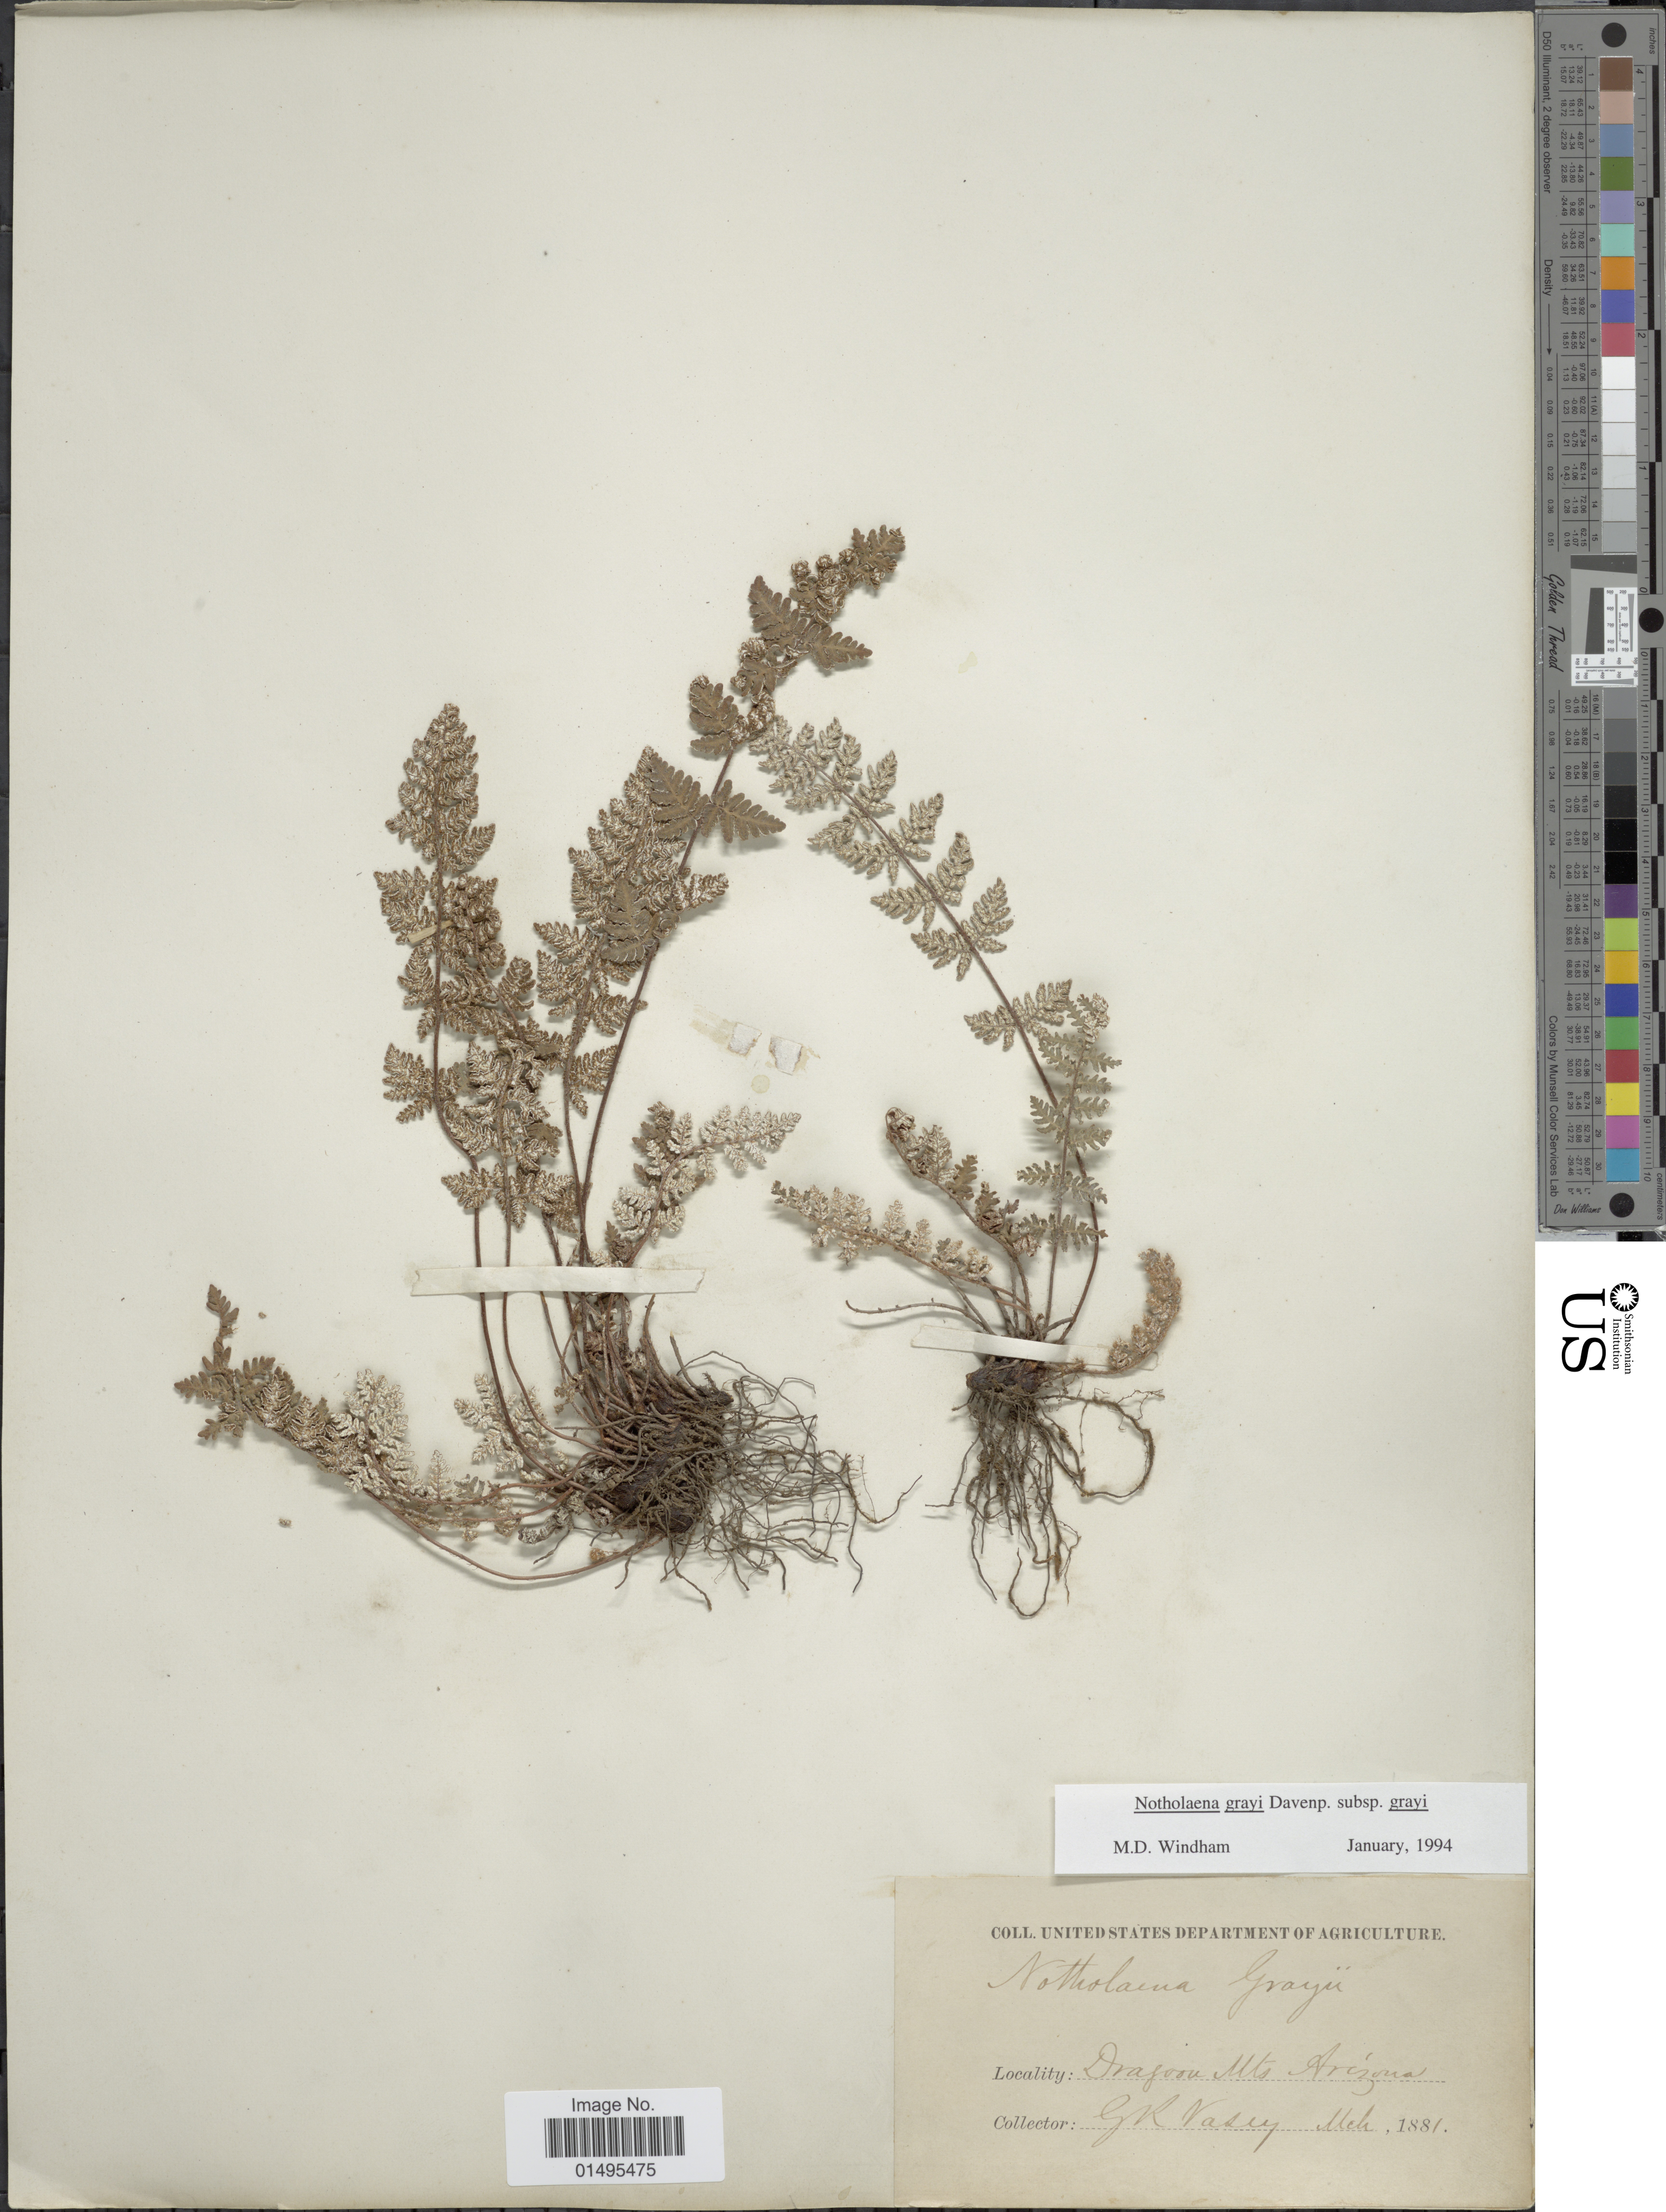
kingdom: Plantae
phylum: Tracheophyta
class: Polypodiopsida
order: Polypodiales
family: Pteridaceae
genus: Notholaena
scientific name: Notholaena grayi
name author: Davenp.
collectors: G. R. Vasey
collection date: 1881-03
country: United States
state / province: Arizona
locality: Dragoon Mts.